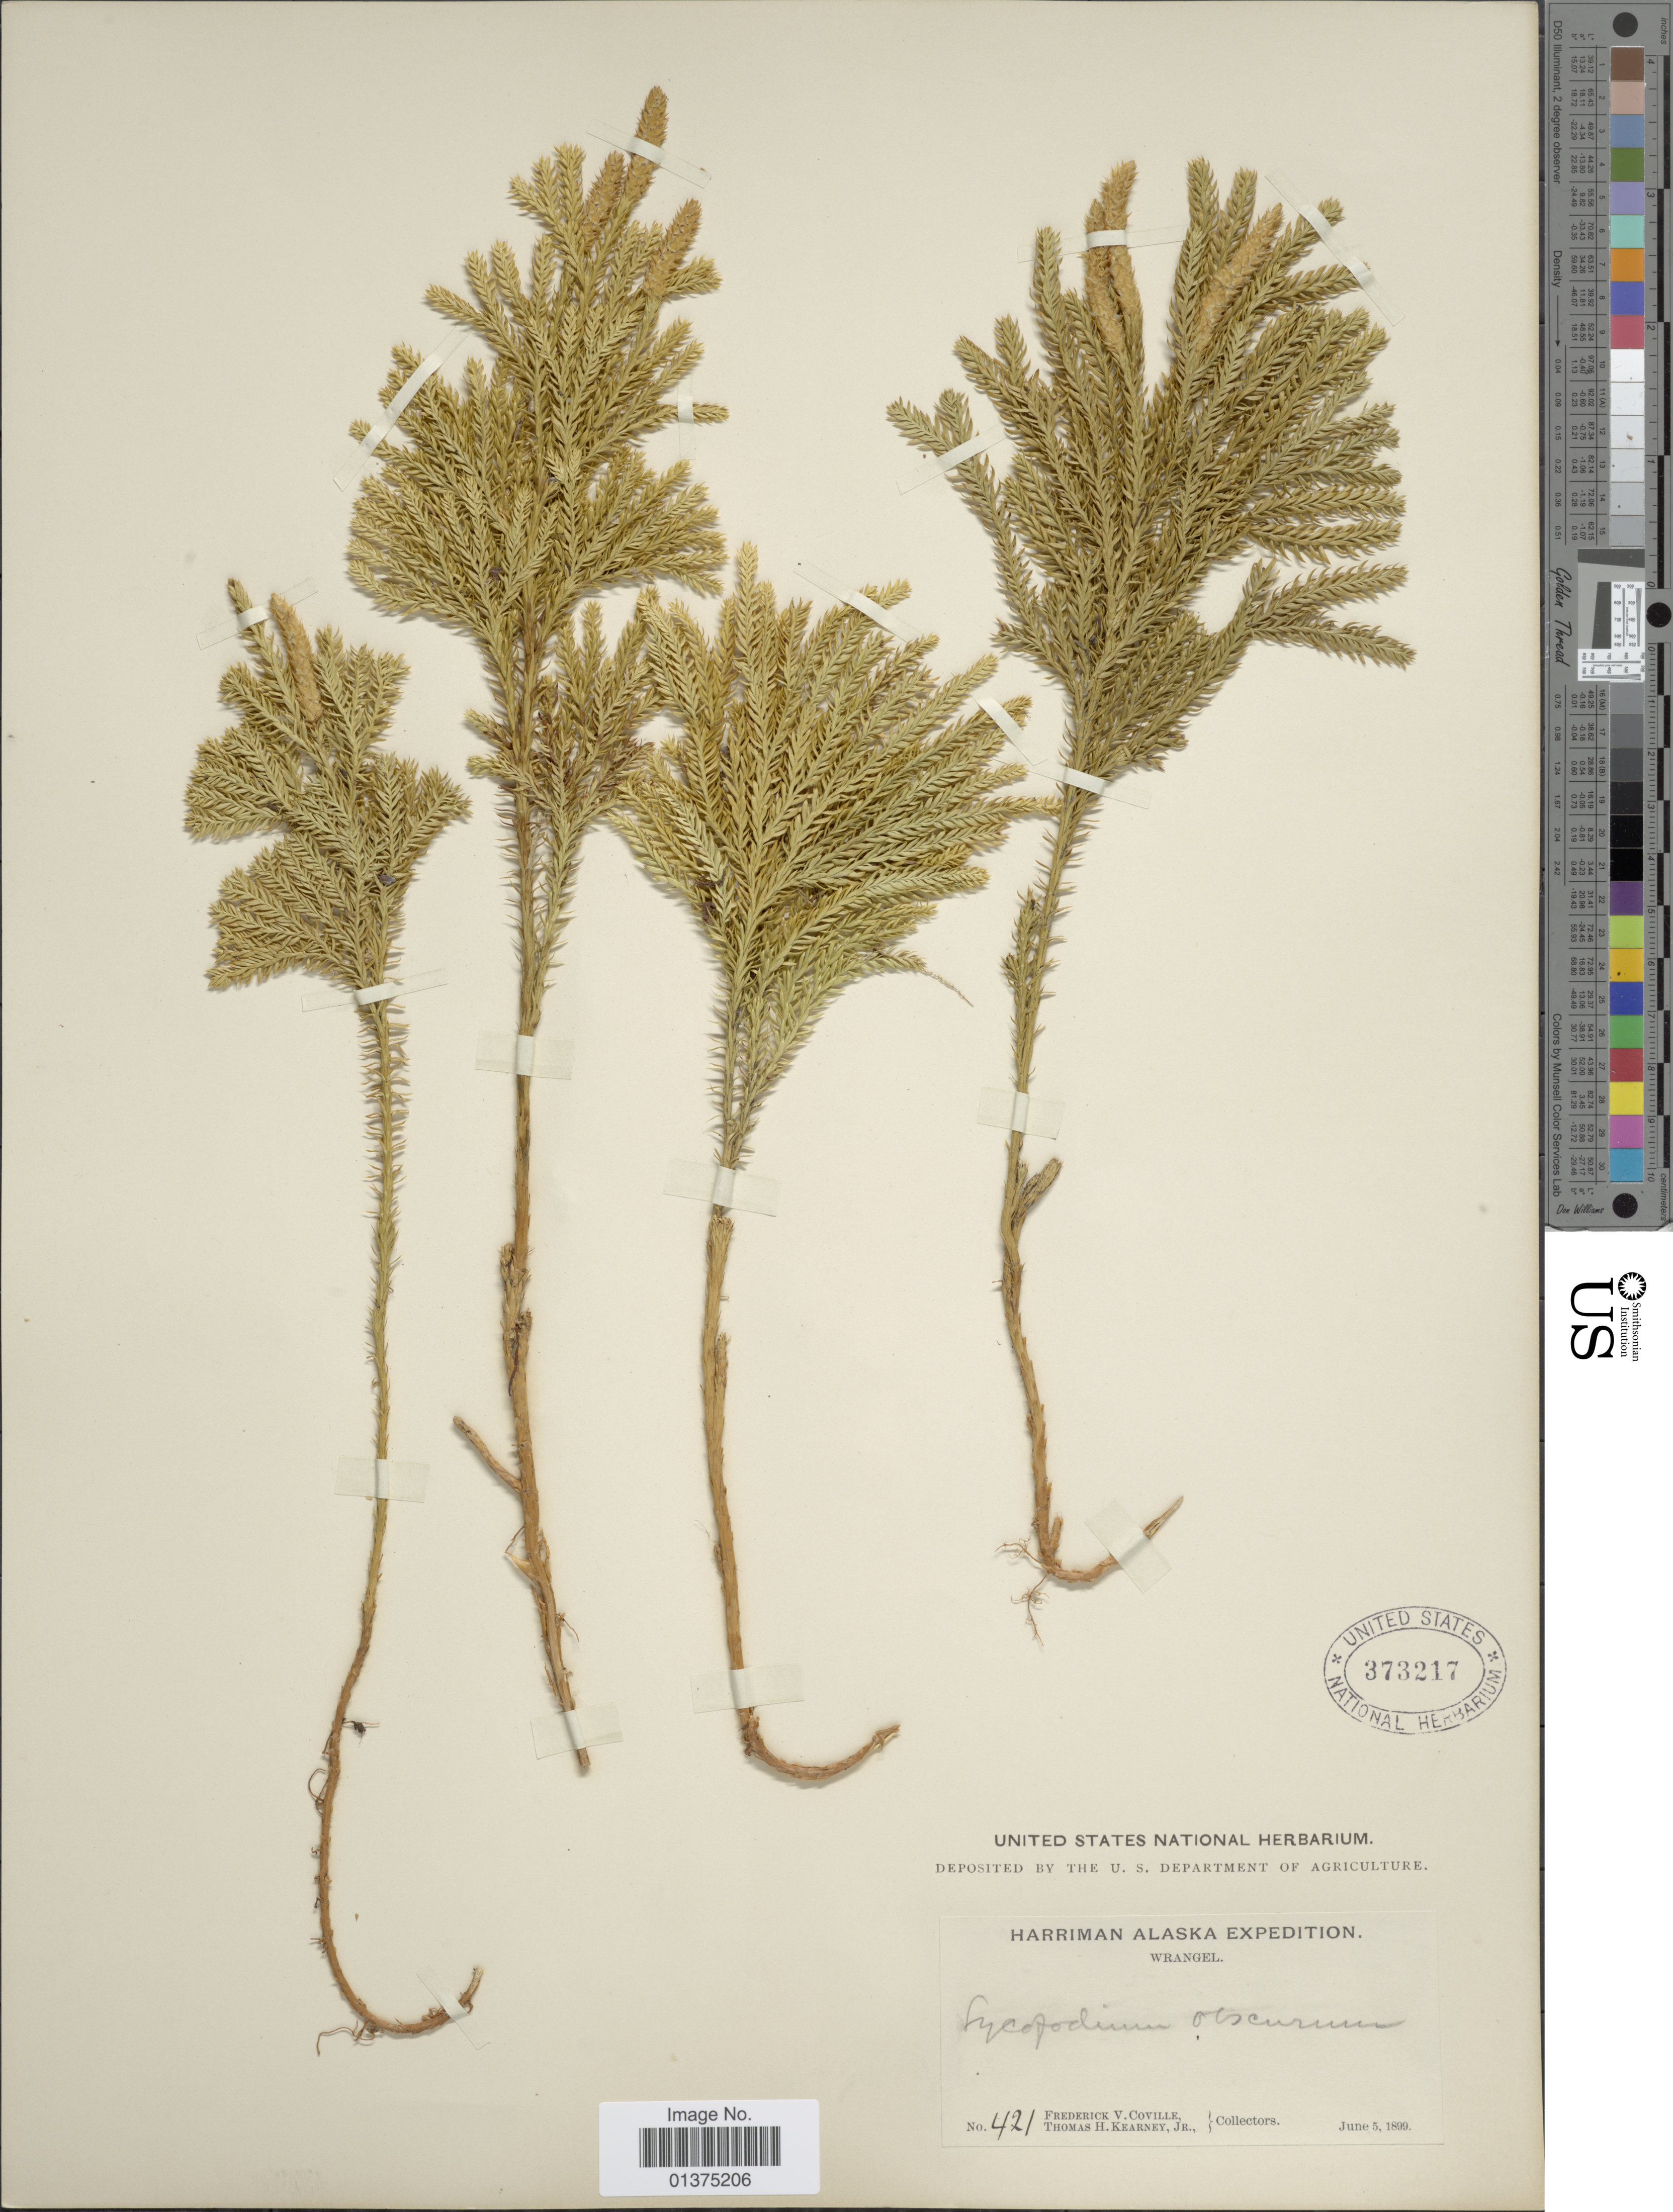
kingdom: Plantae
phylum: Tracheophyta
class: Lycopodiopsida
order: Lycopodiales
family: Lycopodiaceae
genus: Dendrolycopodium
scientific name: Dendrolycopodium dendroideum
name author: (Michx.) A. Haines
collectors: F. V. Coville & T. H. Kearney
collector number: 421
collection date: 1899-06-05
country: United States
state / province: Alaska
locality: Wrangell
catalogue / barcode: US 373217